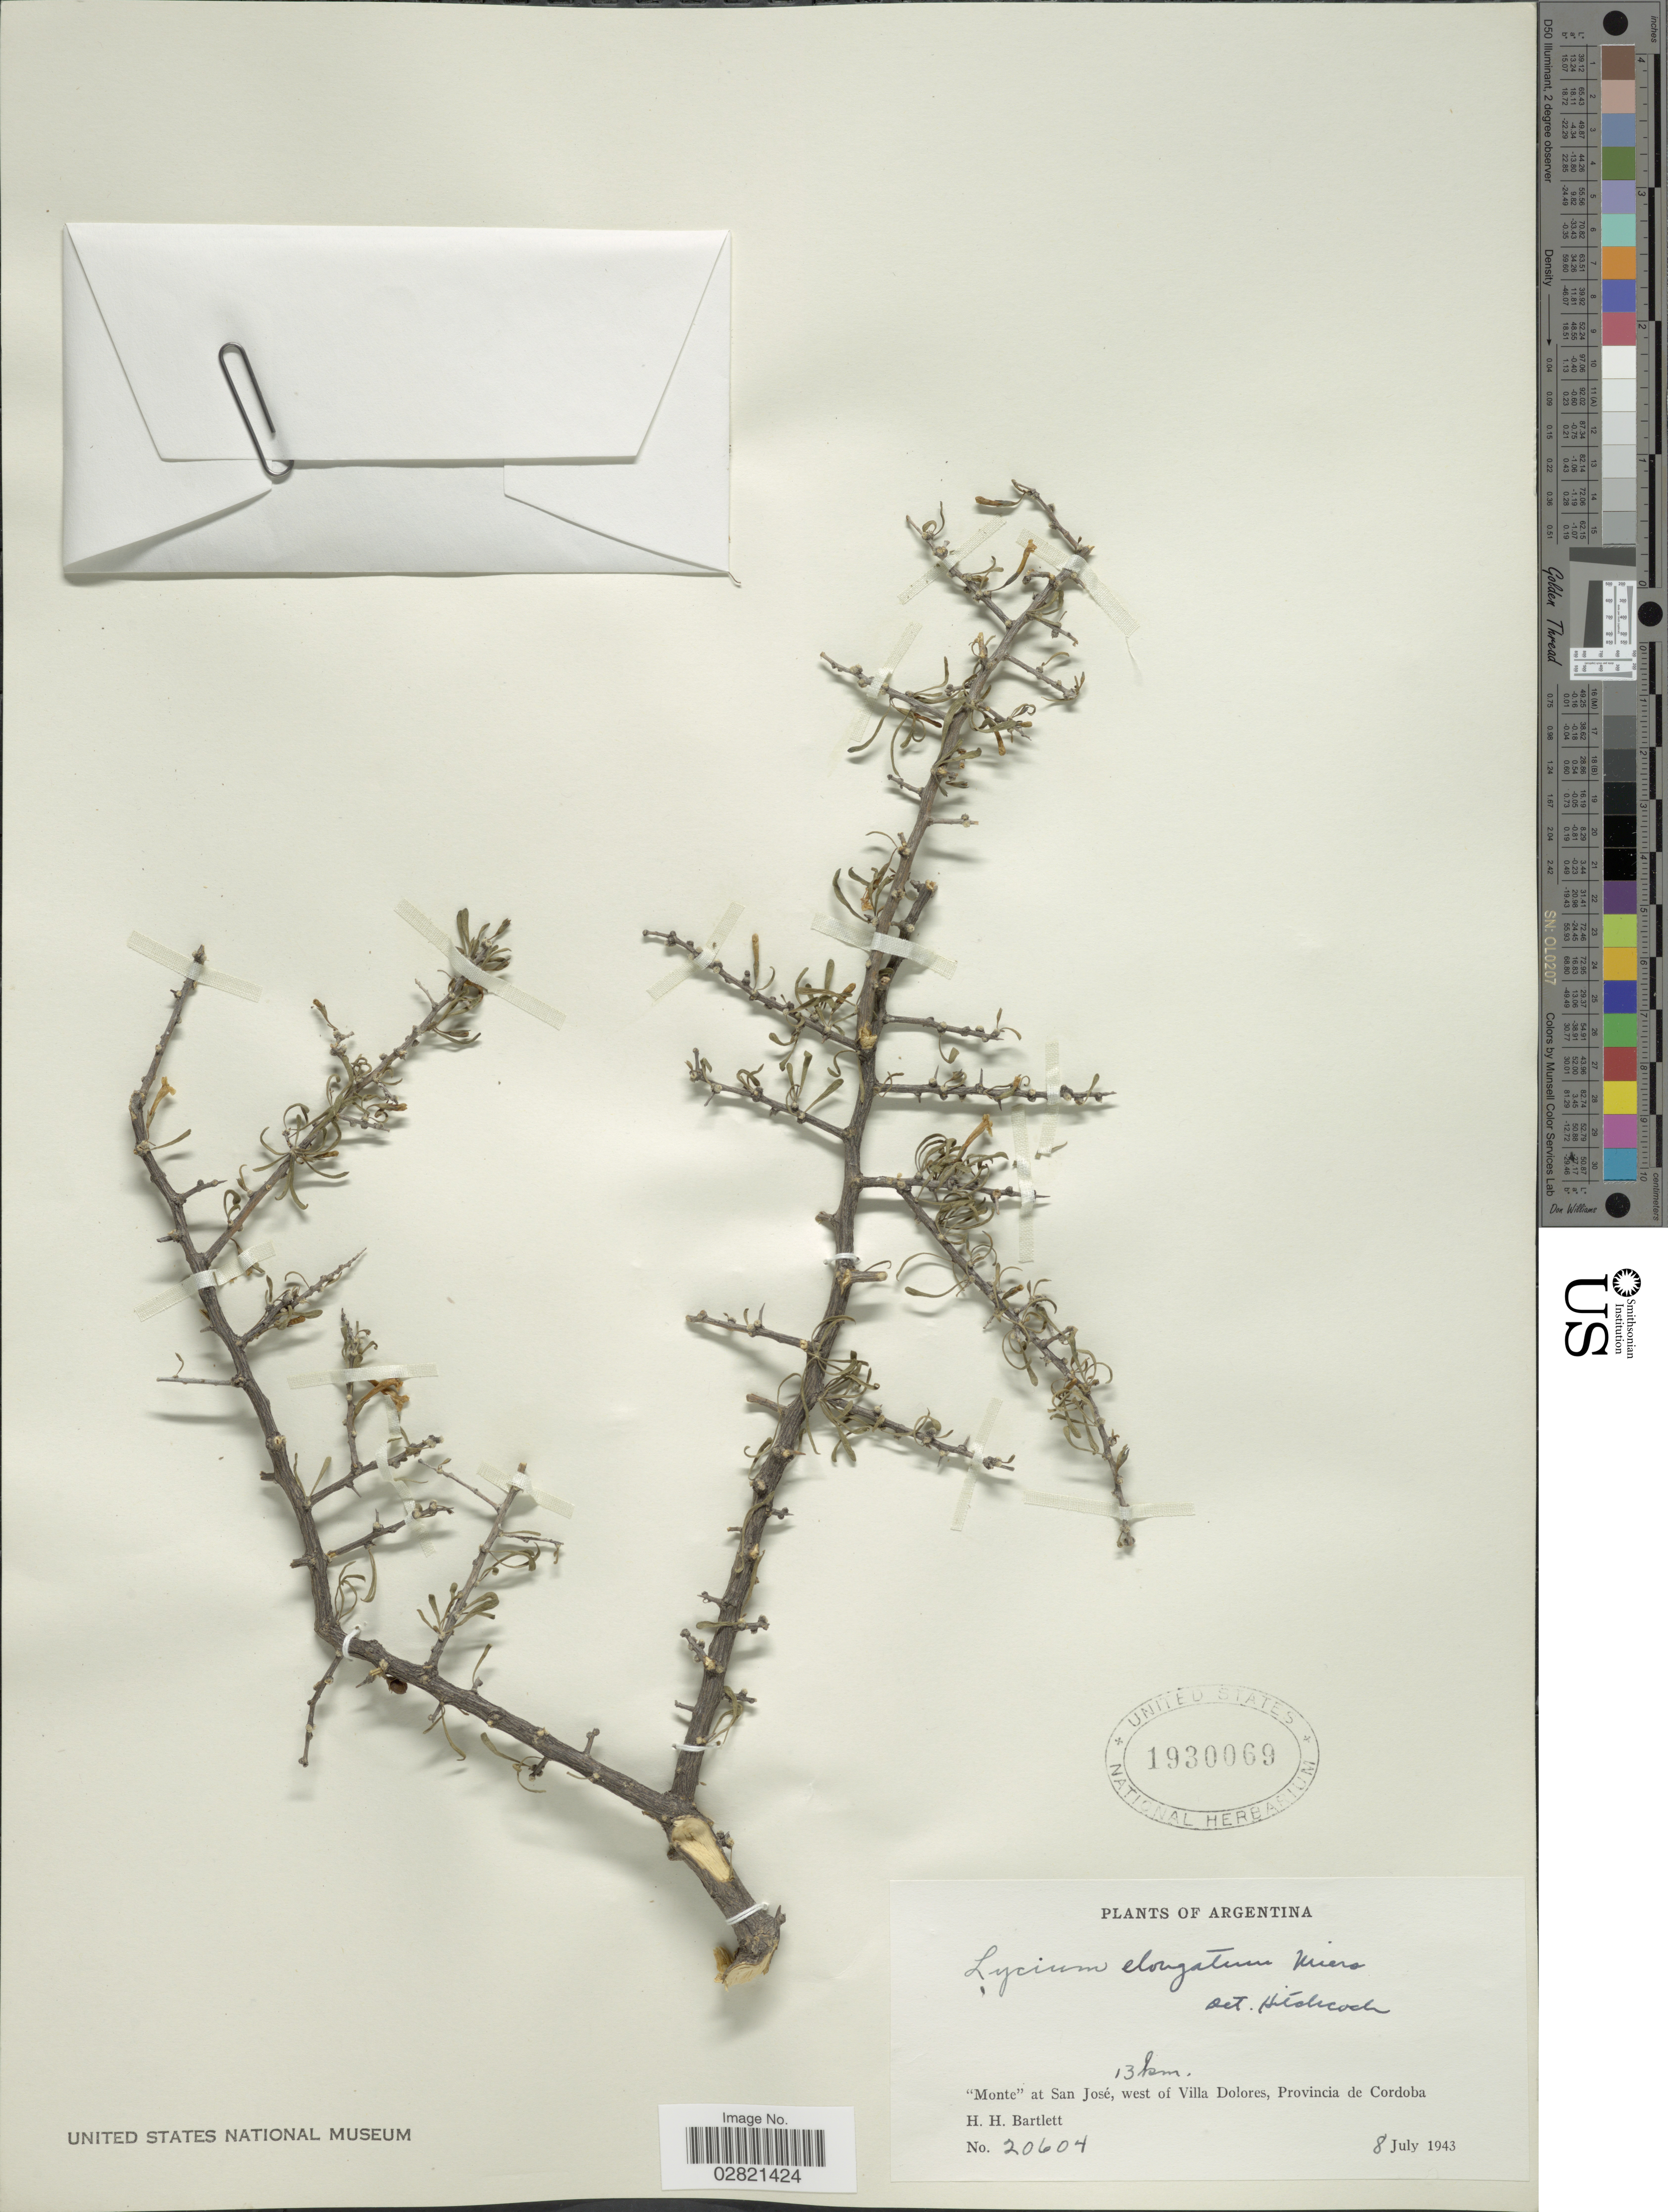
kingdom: Plantae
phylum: Tracheophyta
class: Magnoliopsida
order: Solanales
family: Solanaceae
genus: Lycium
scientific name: Lycium elongatum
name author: Miers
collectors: H. H. Bartlett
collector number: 20604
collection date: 1943-07-08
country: Argentina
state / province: Cordoba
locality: Monte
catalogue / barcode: US 1930069